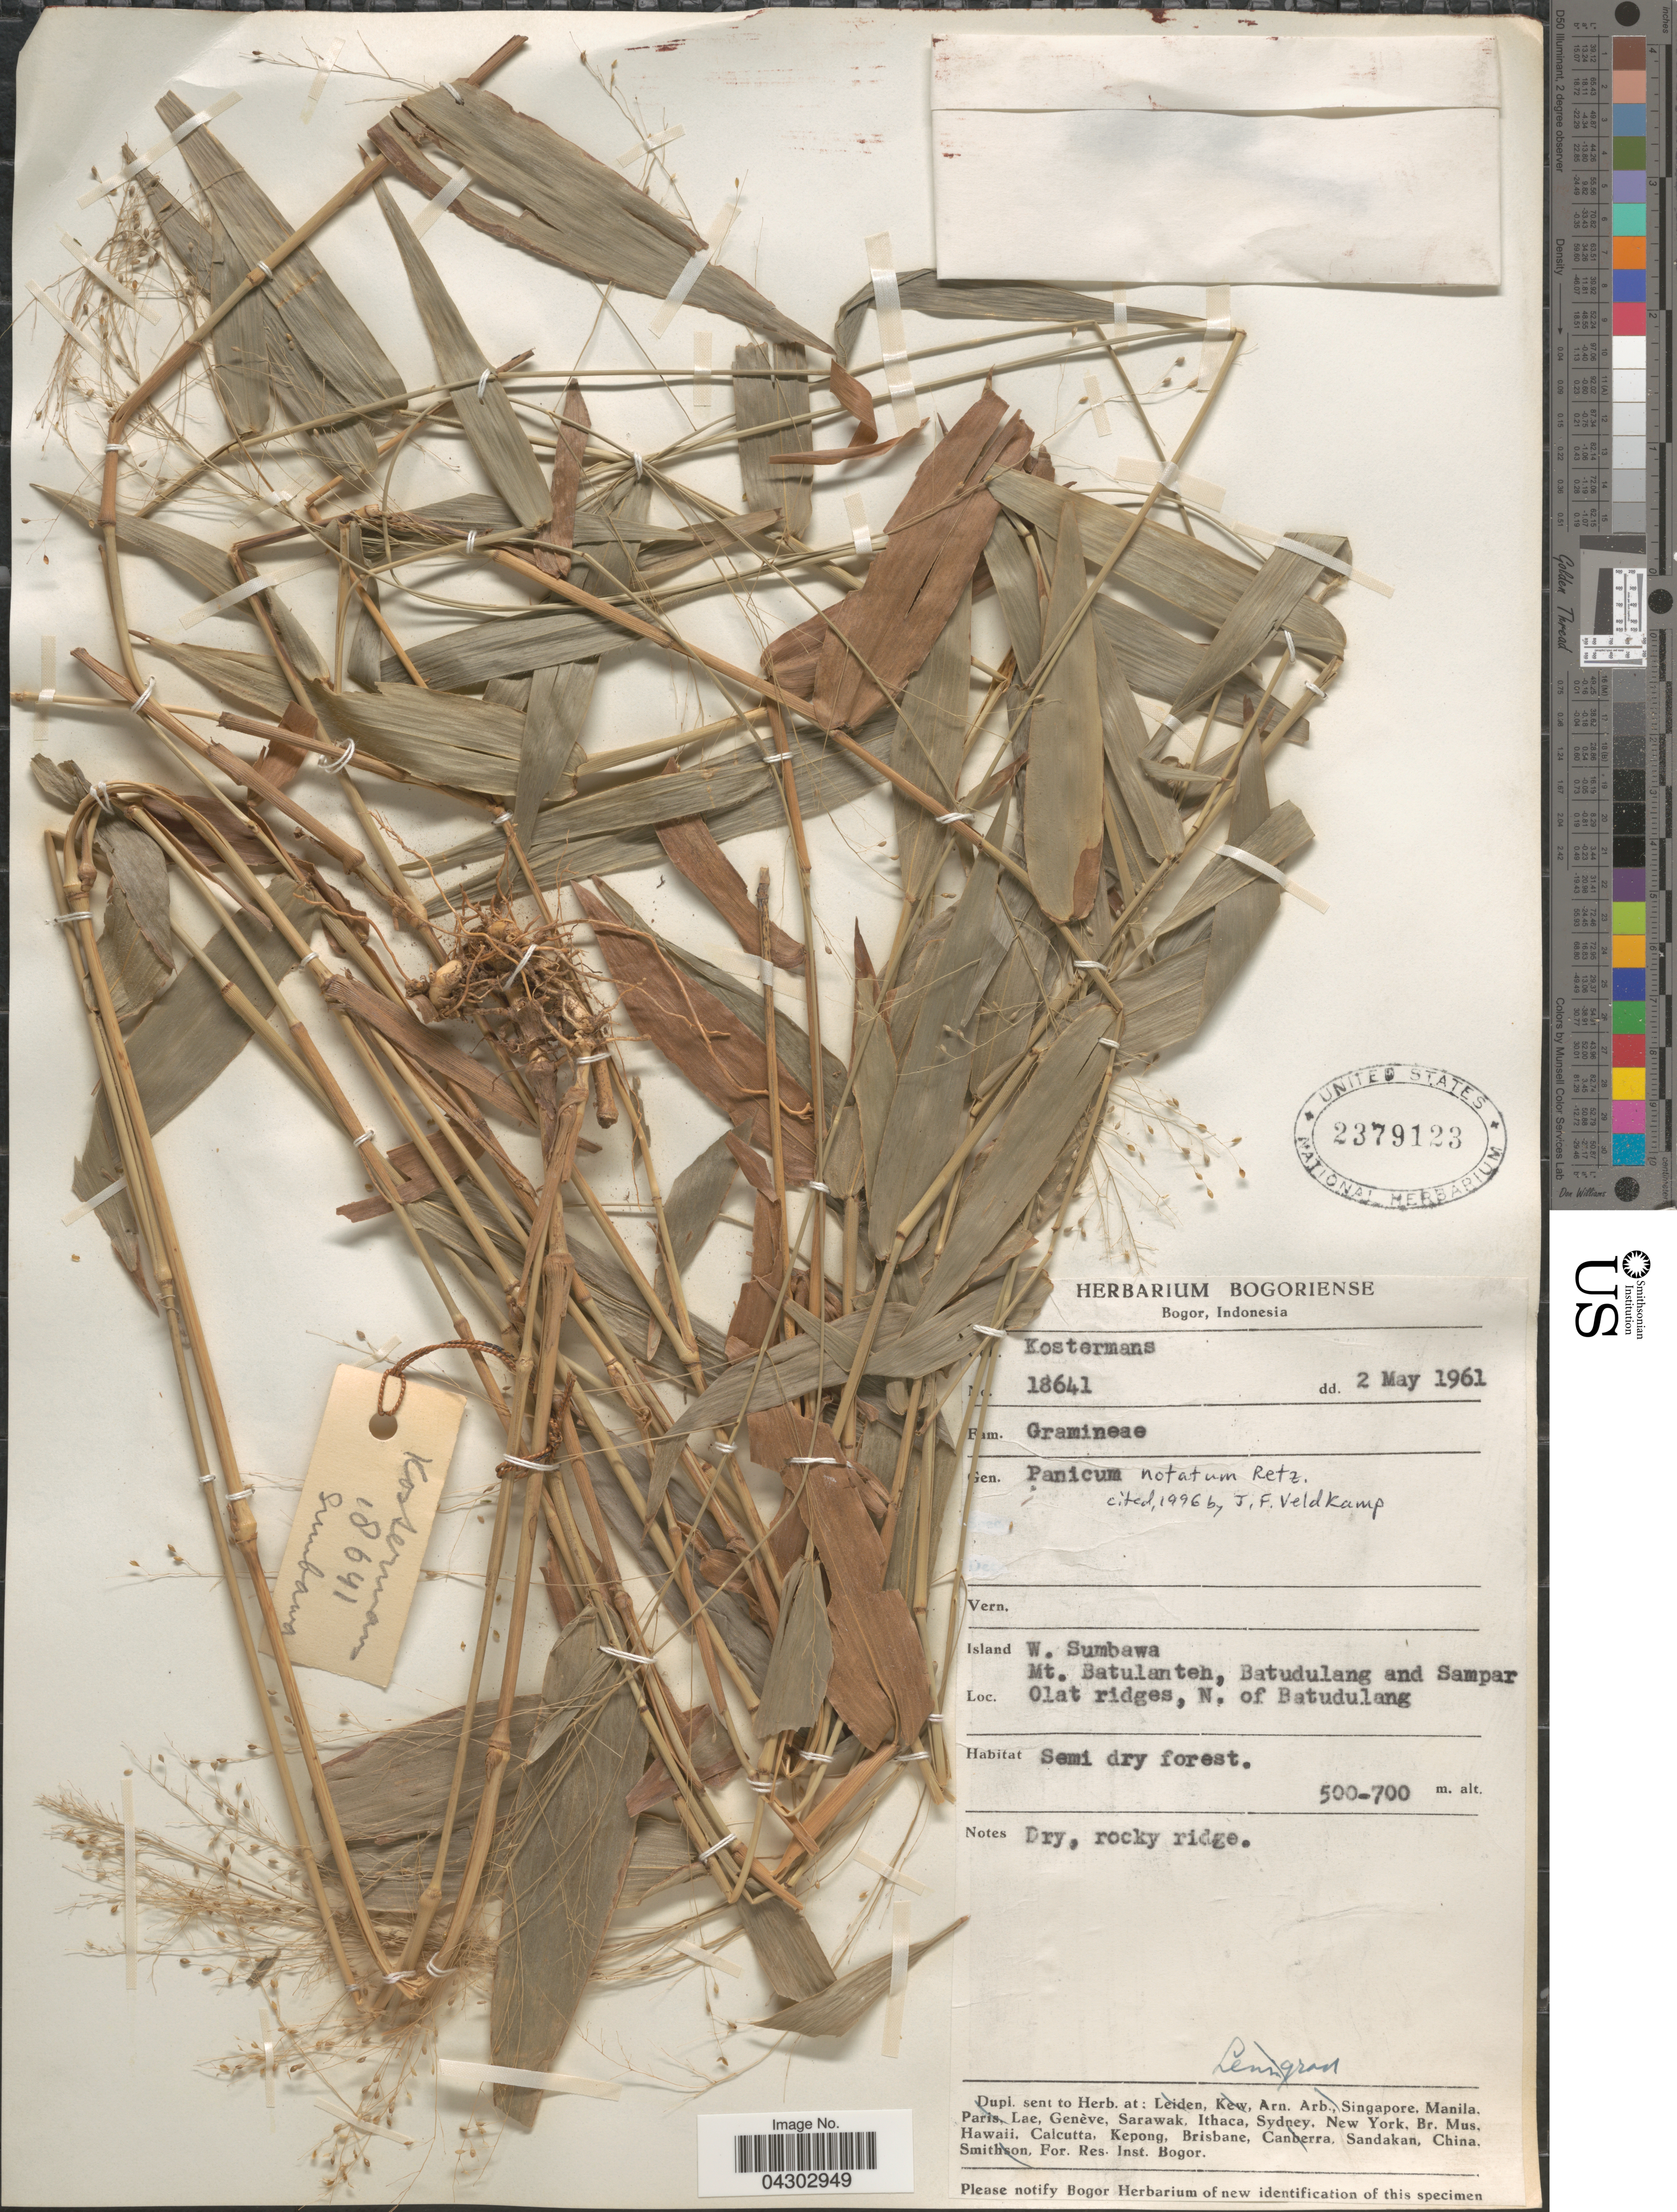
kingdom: Plantae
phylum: Tracheophyta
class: Liliopsida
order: Poales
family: Poaceae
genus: Panicum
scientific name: Panicum notatum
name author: Retz.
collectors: Kostermans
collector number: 18641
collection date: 1961-05-02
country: Indonesia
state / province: Nusa Tenggara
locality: Island W. Sumbawa. Mt. Batulanteh, Batudulangand Sampar. Olat ridges, N. of Batudulang.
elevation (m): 500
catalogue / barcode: US 2379123